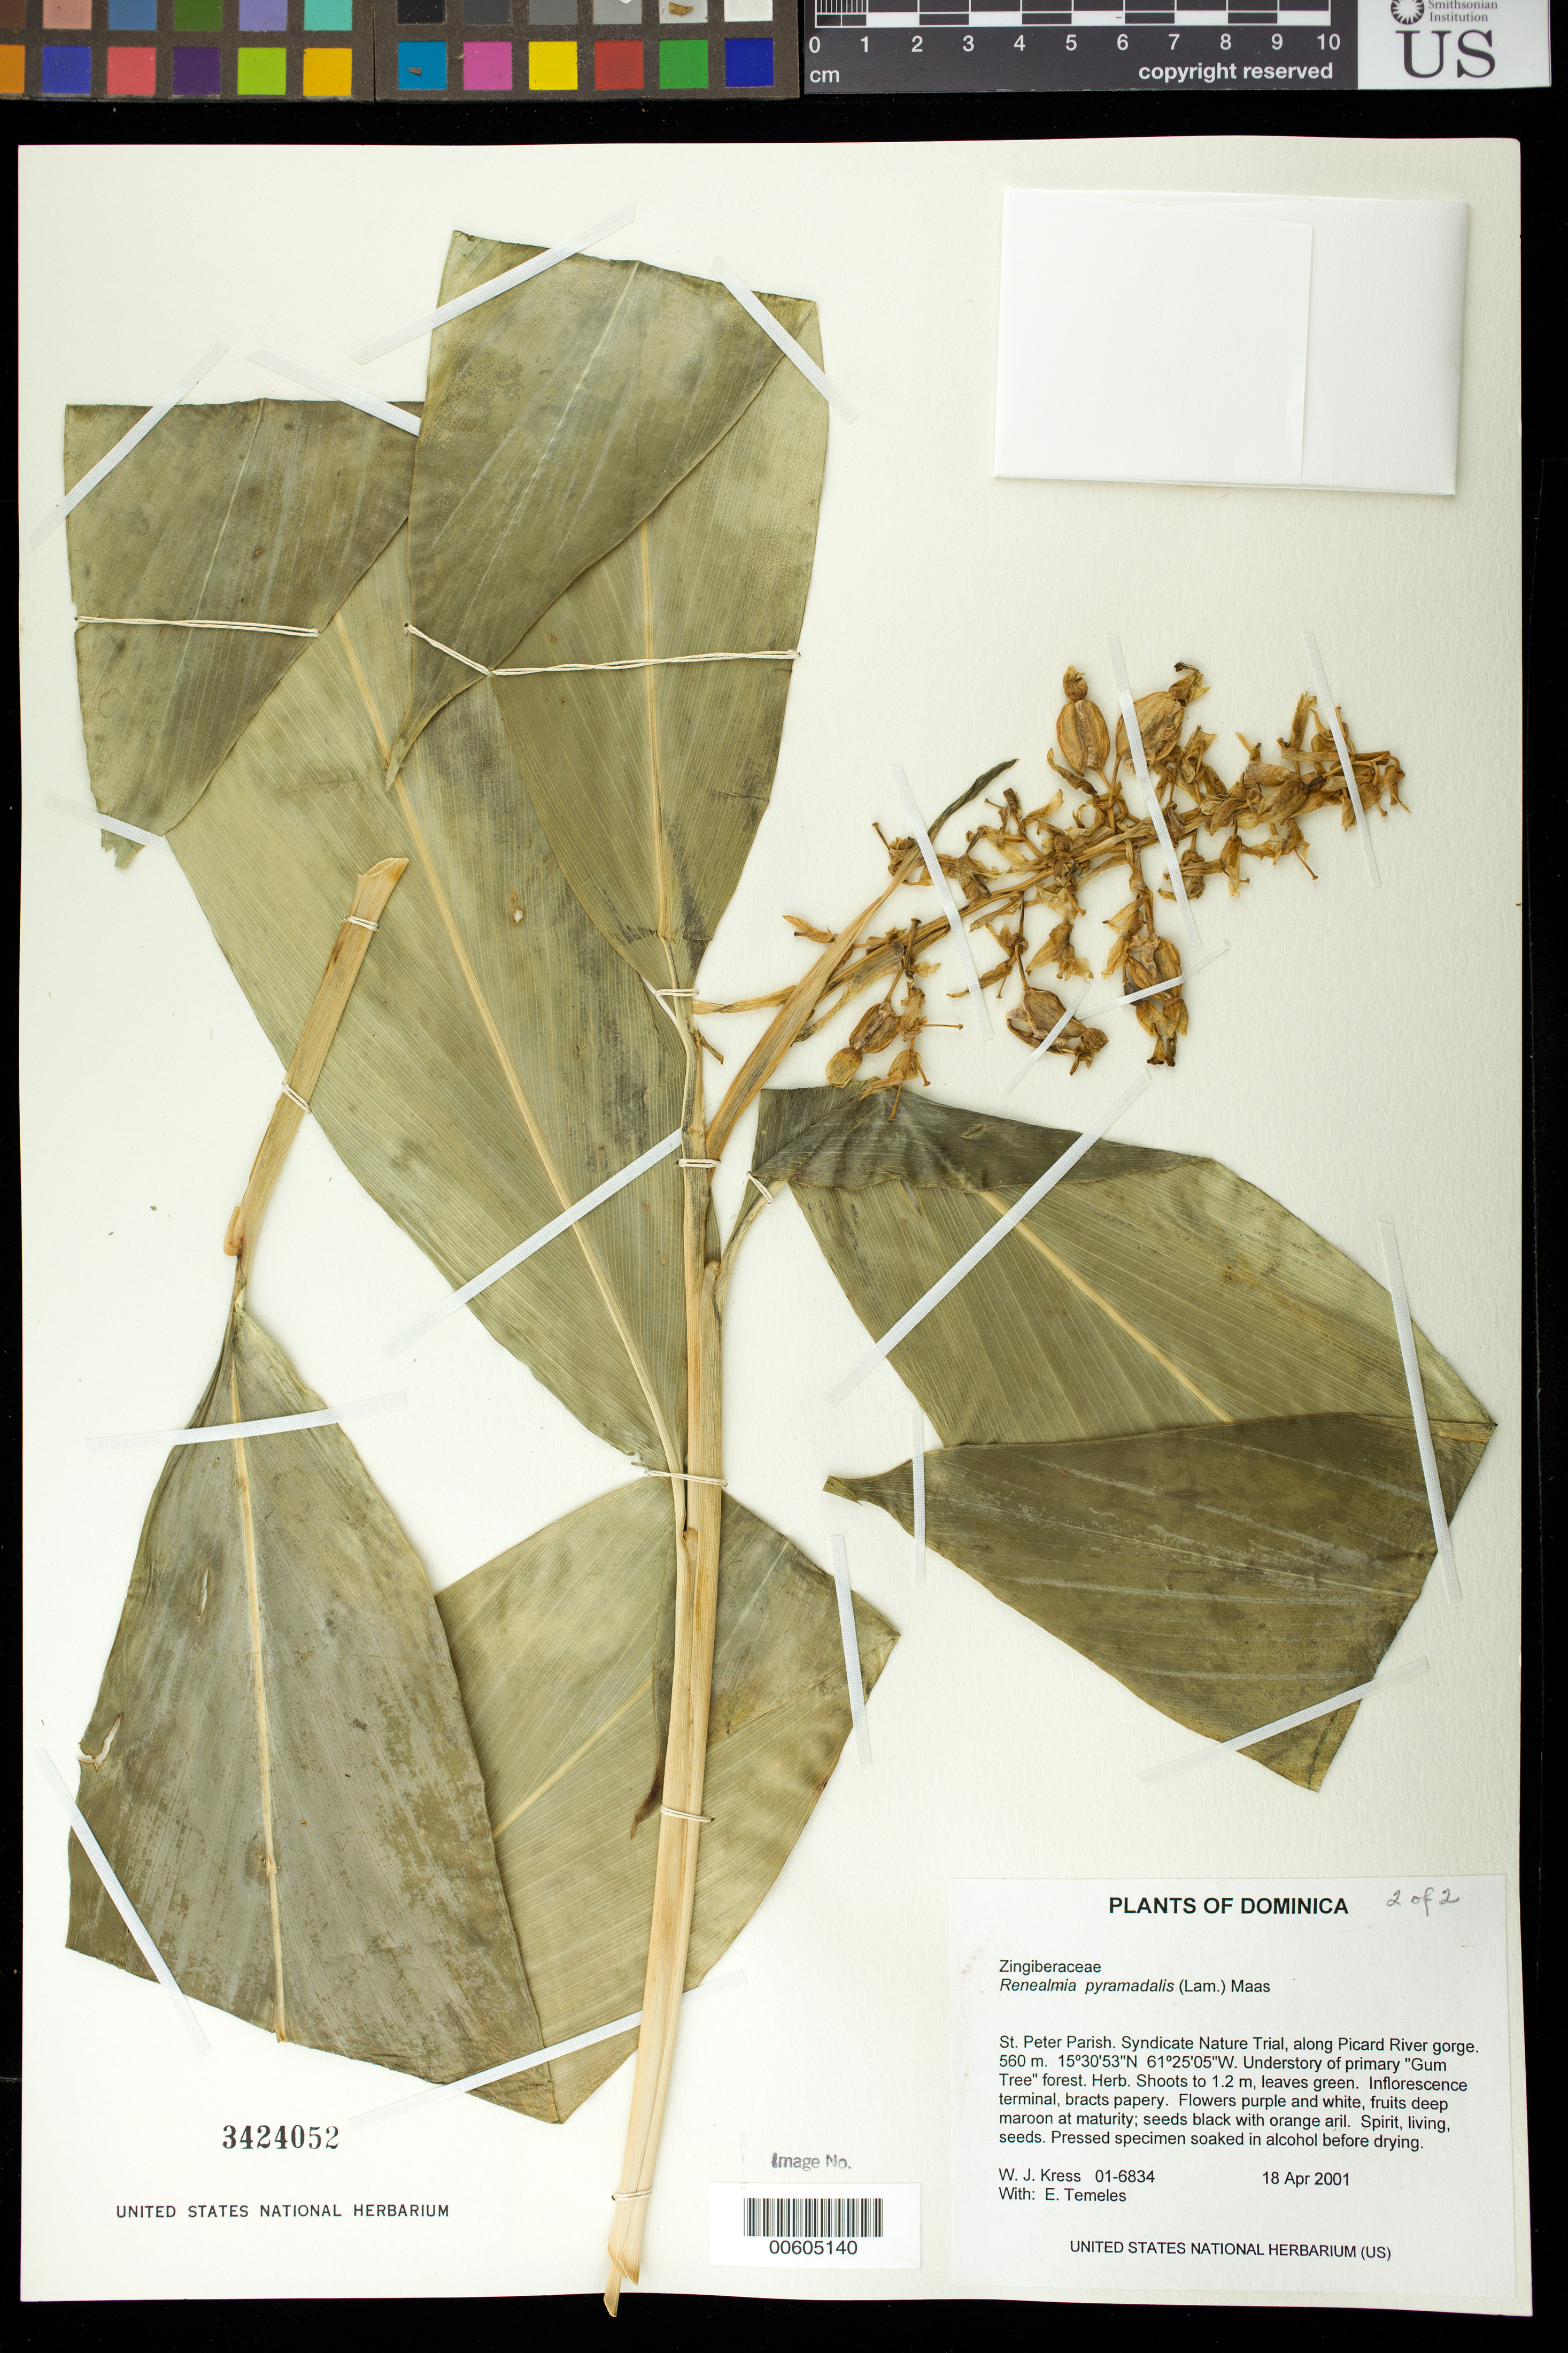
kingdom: Plantae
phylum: Tracheophyta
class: Liliopsida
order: Zingiberales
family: Zingiberaceae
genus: Renealmia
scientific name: Renealmia pyramidalis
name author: (Lam.) Maas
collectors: W. J. Kress & E. Temeles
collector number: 01-6834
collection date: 2001-04-18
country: Dominica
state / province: St. Peter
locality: Syndicate Nature Trail, along Picard River gorge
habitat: Understory of primary "Gum Tree" forest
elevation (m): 560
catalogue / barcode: US 3424052